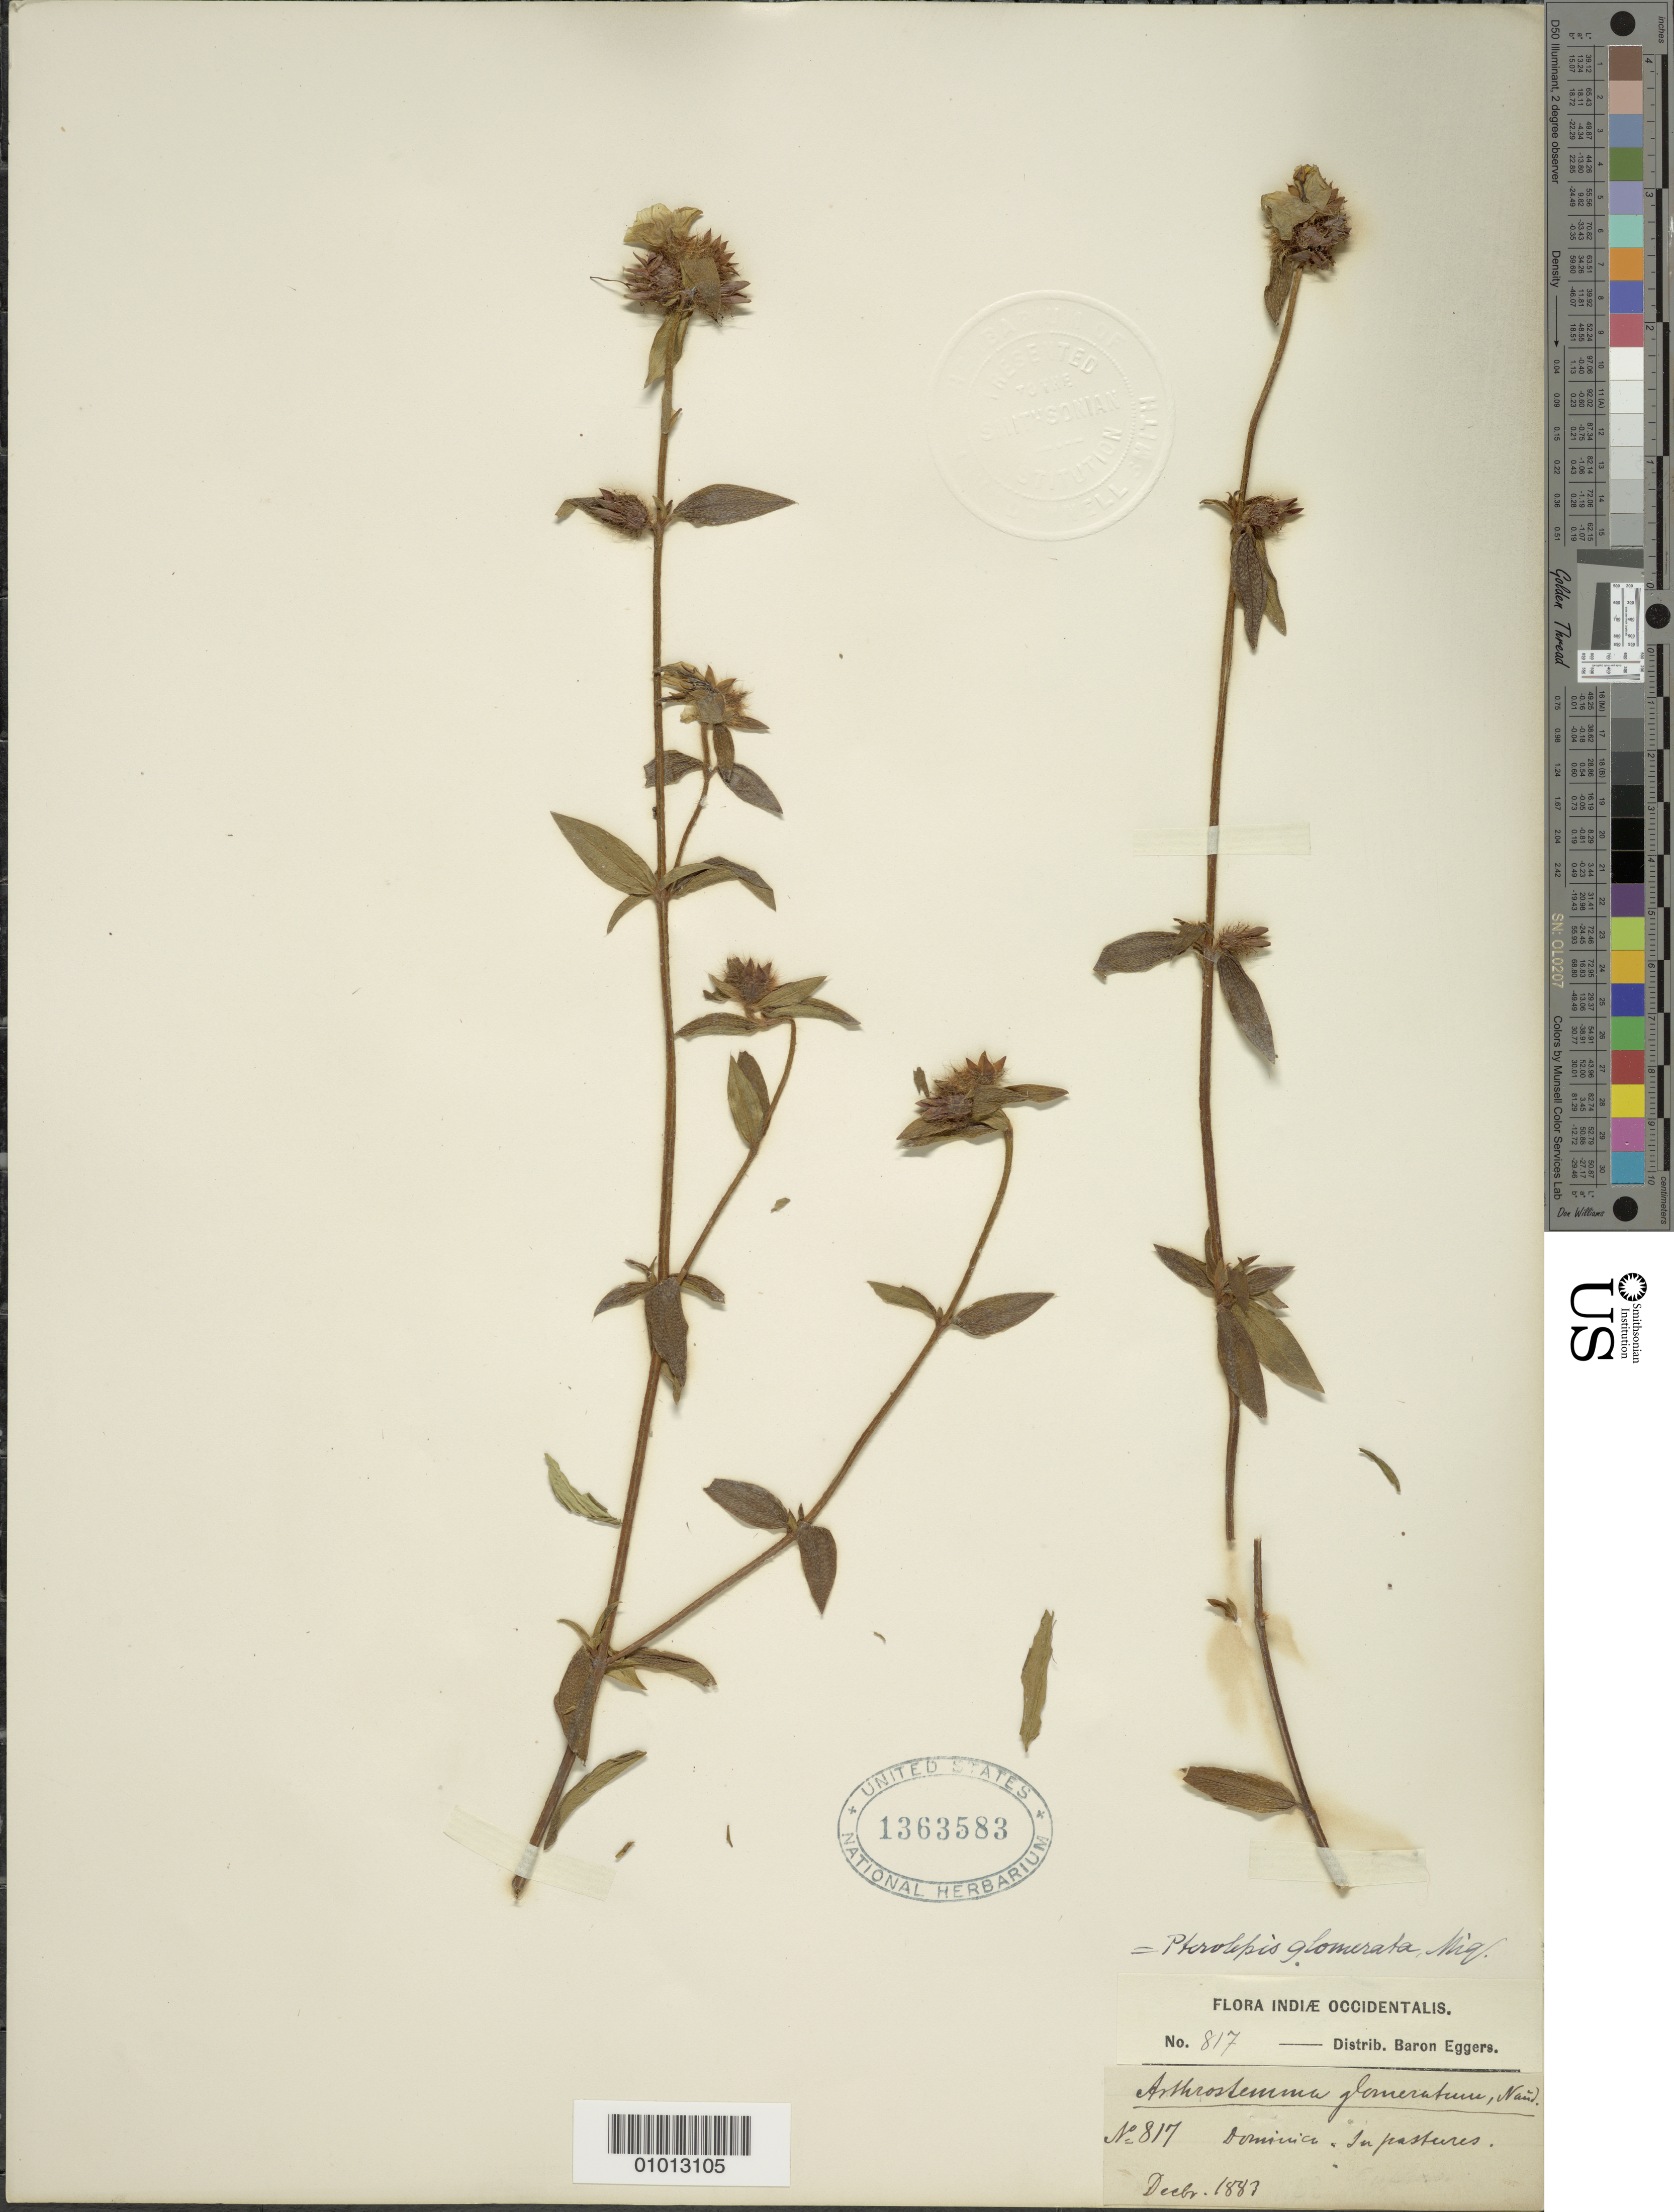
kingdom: Plantae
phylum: Tracheophyta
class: Magnoliopsida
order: Myrtales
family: Melastomataceae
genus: Pterolepis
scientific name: Pterolepis glomerata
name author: (Rottb.) Miq.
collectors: H. F. A. von Eggers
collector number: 817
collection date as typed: Dec 1887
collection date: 1887-12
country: Dominica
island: Dominica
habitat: In pastures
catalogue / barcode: US 1363583